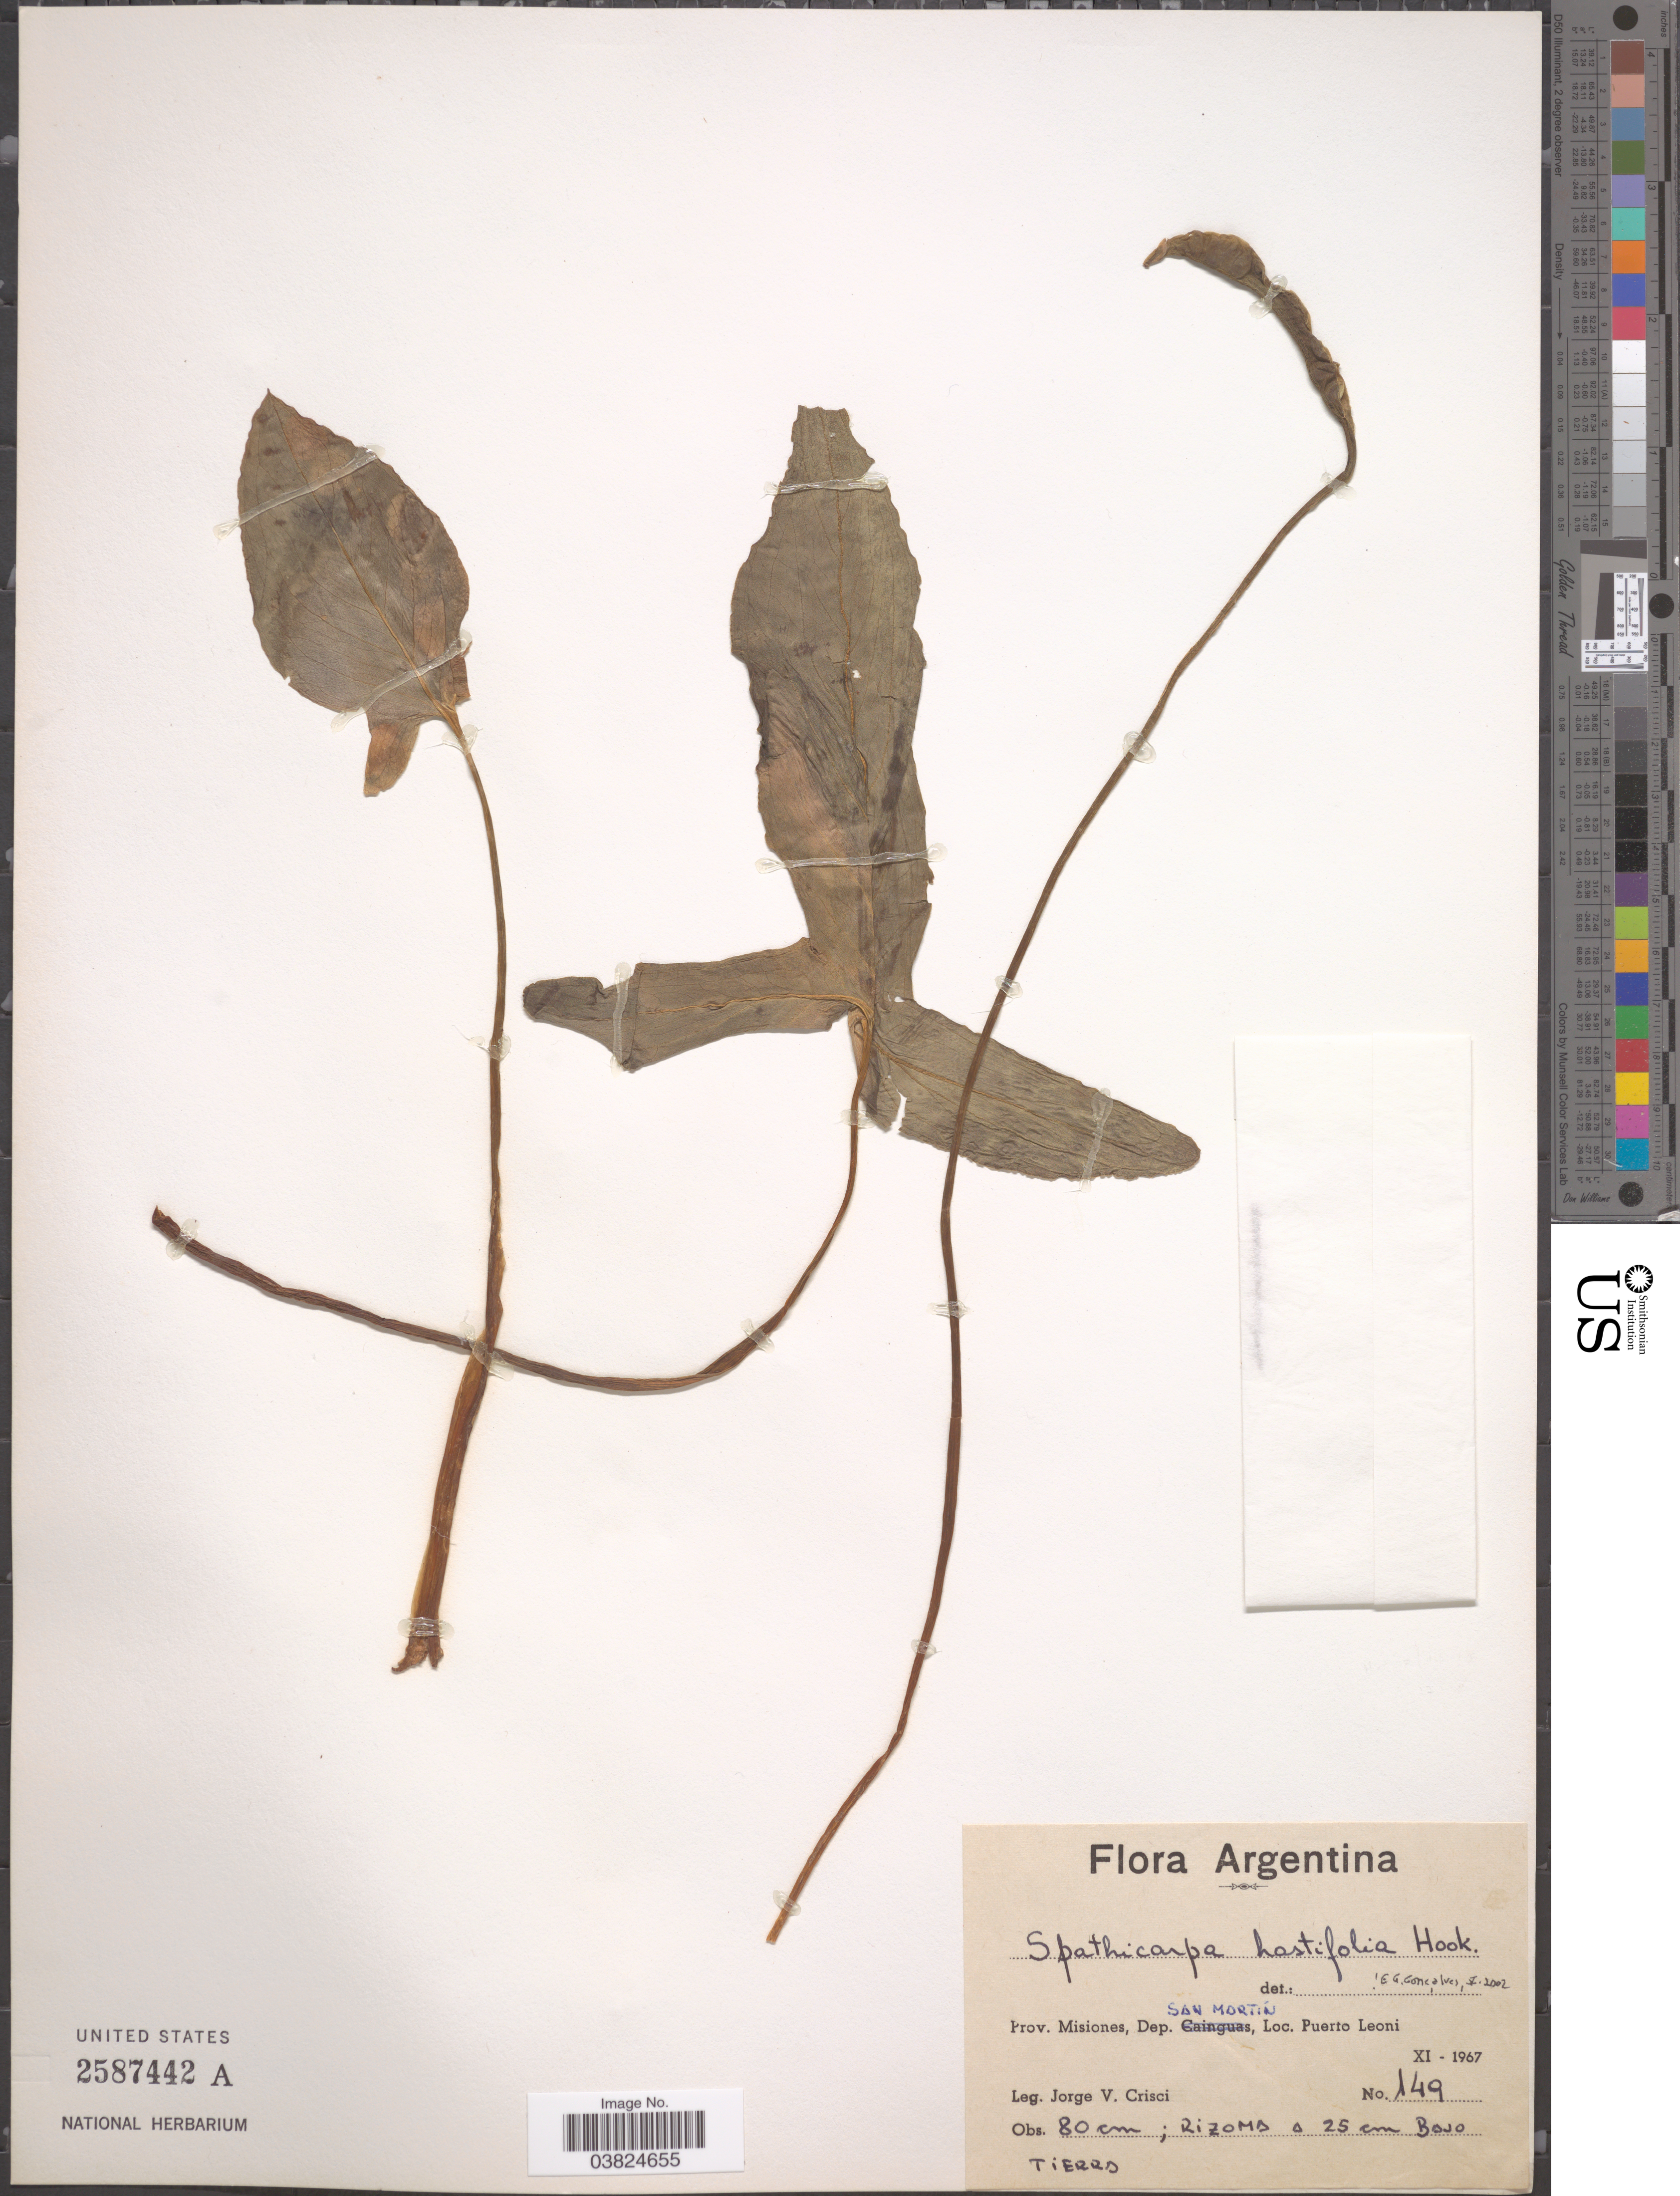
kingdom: Plantae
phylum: Tracheophyta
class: Liliopsida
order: Alismatales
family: Araceae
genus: Spathicarpa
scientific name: Spathicarpa hastifolia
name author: Hook.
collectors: J. Crisci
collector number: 149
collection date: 1967-11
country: Argentina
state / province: Misiones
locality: Dep. Martín, Loc. Puerto Leoni.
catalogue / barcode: US 2587442A